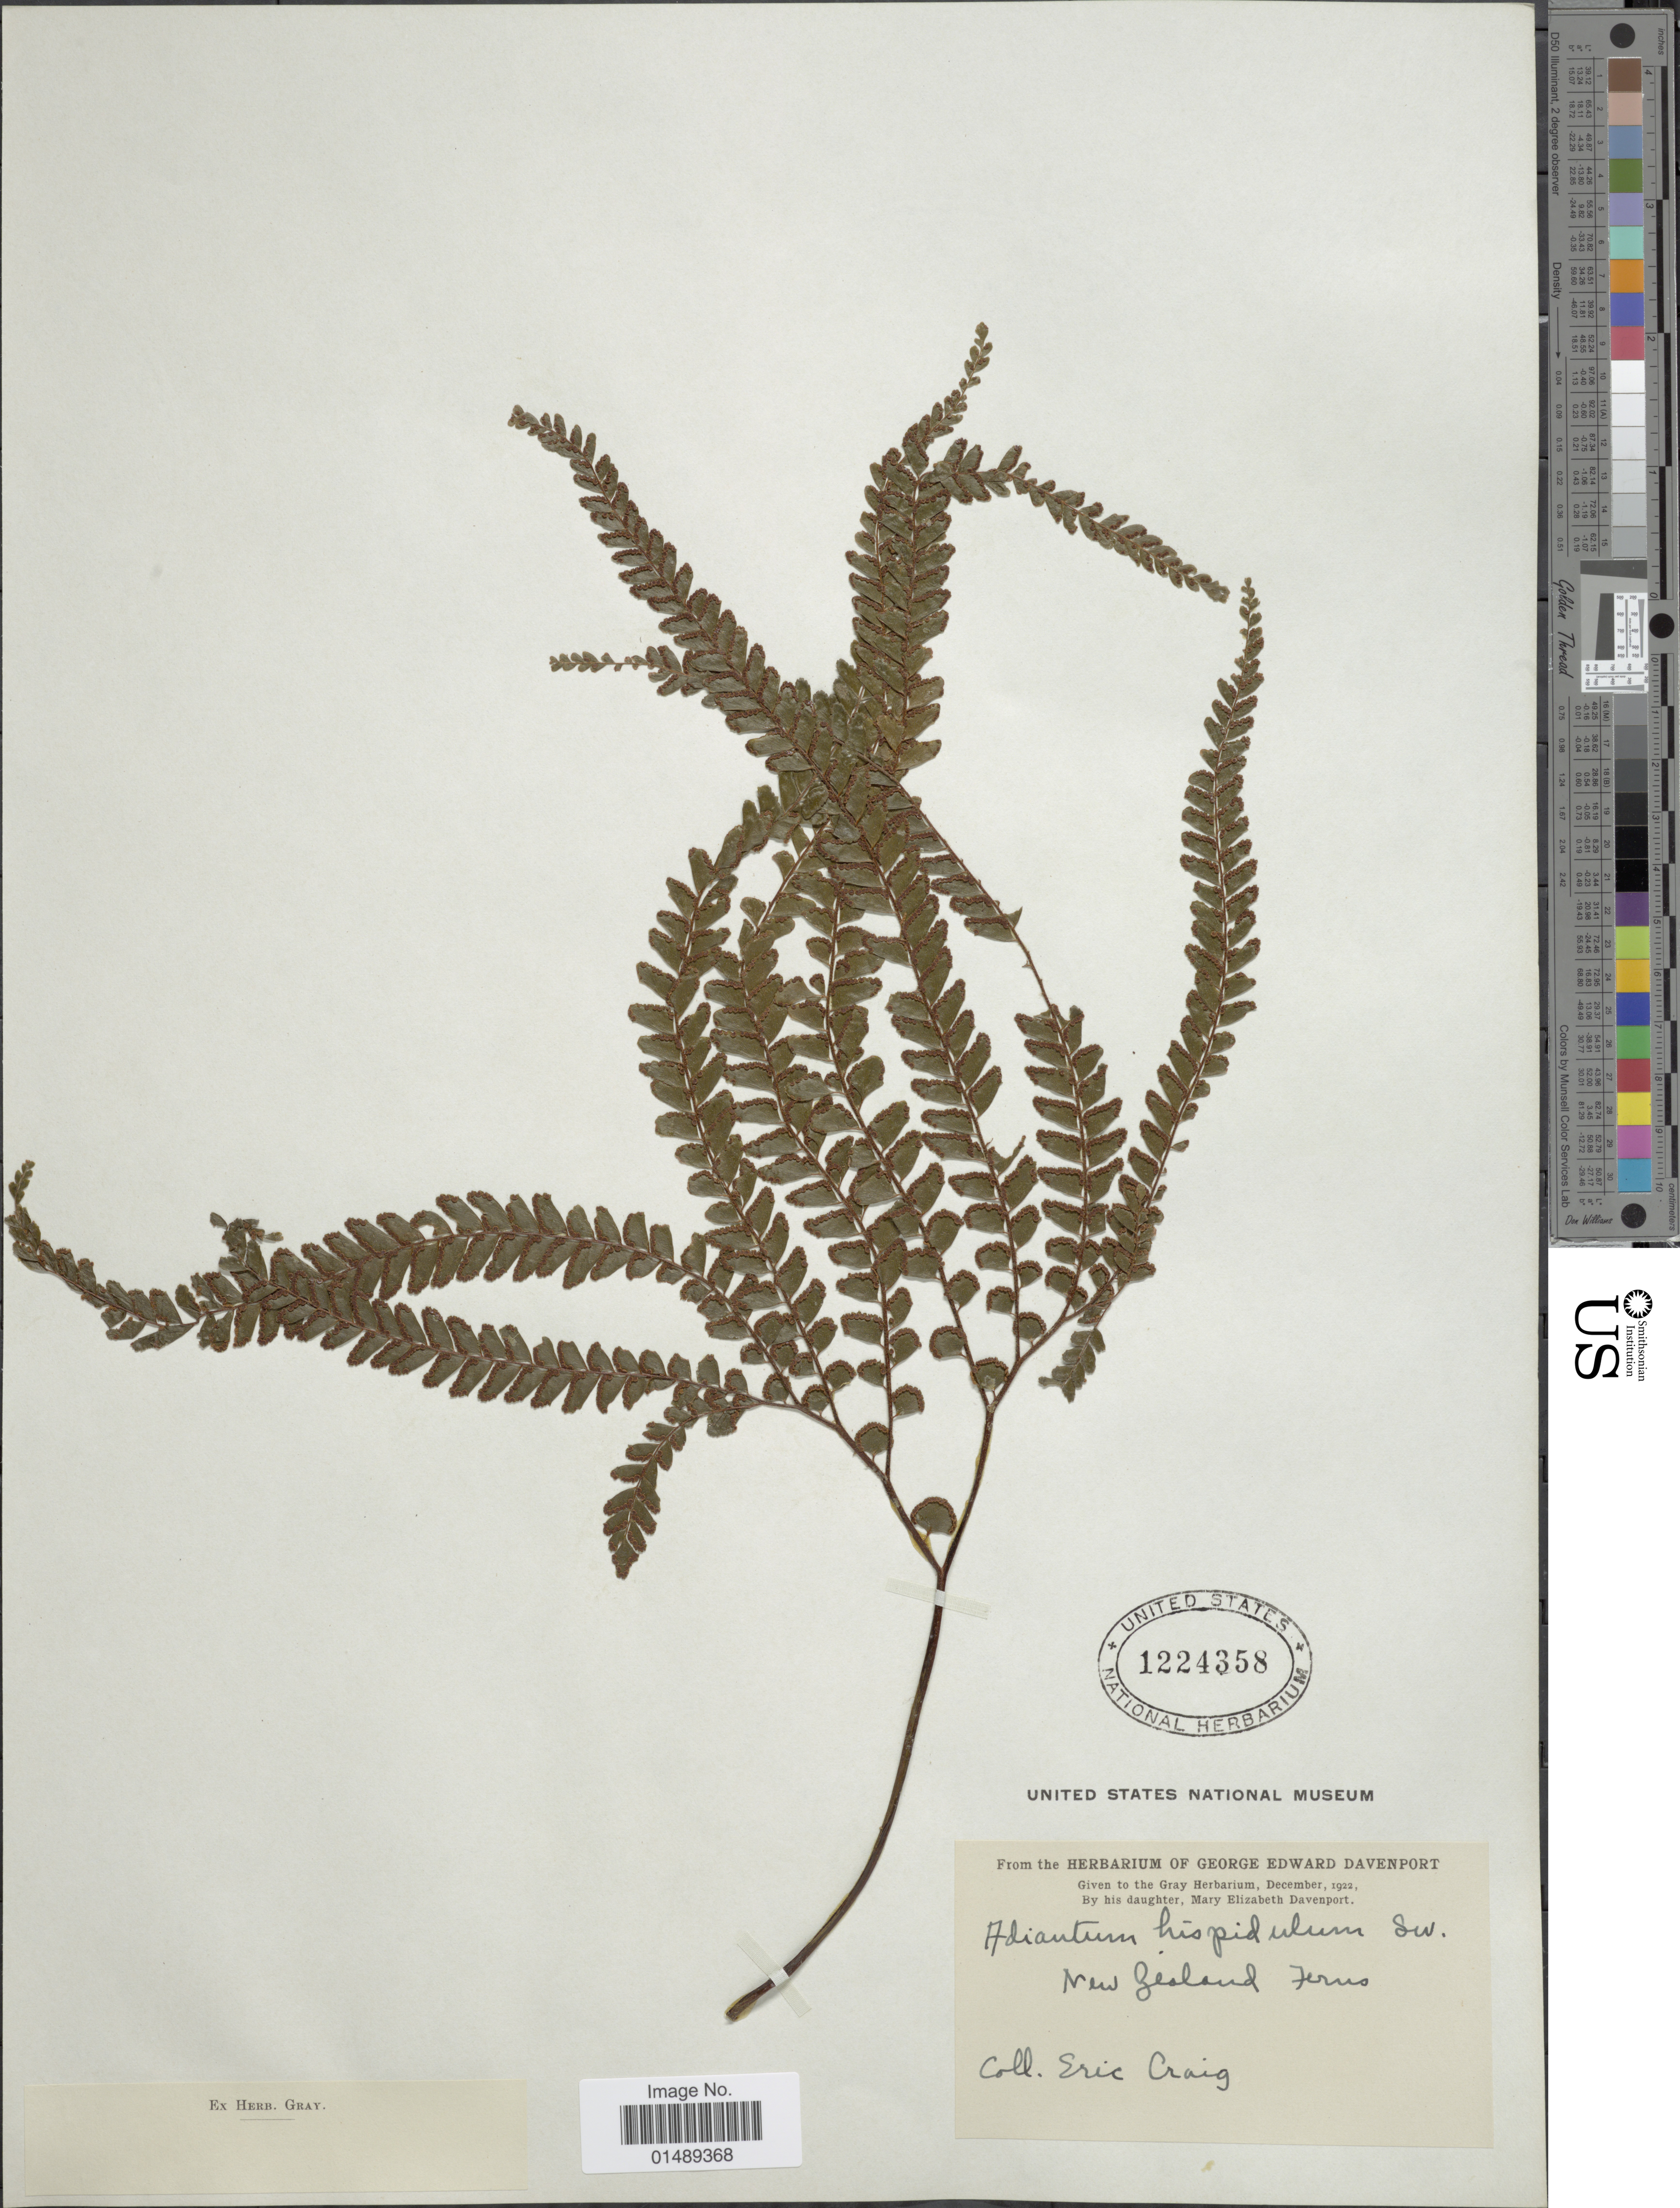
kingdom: Plantae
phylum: Tracheophyta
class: Polypodiopsida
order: Polypodiales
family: Pteridaceae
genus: Adiantum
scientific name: Adiantum hispidulum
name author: Sw.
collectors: E. Craig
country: New Zealand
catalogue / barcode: US 1224358